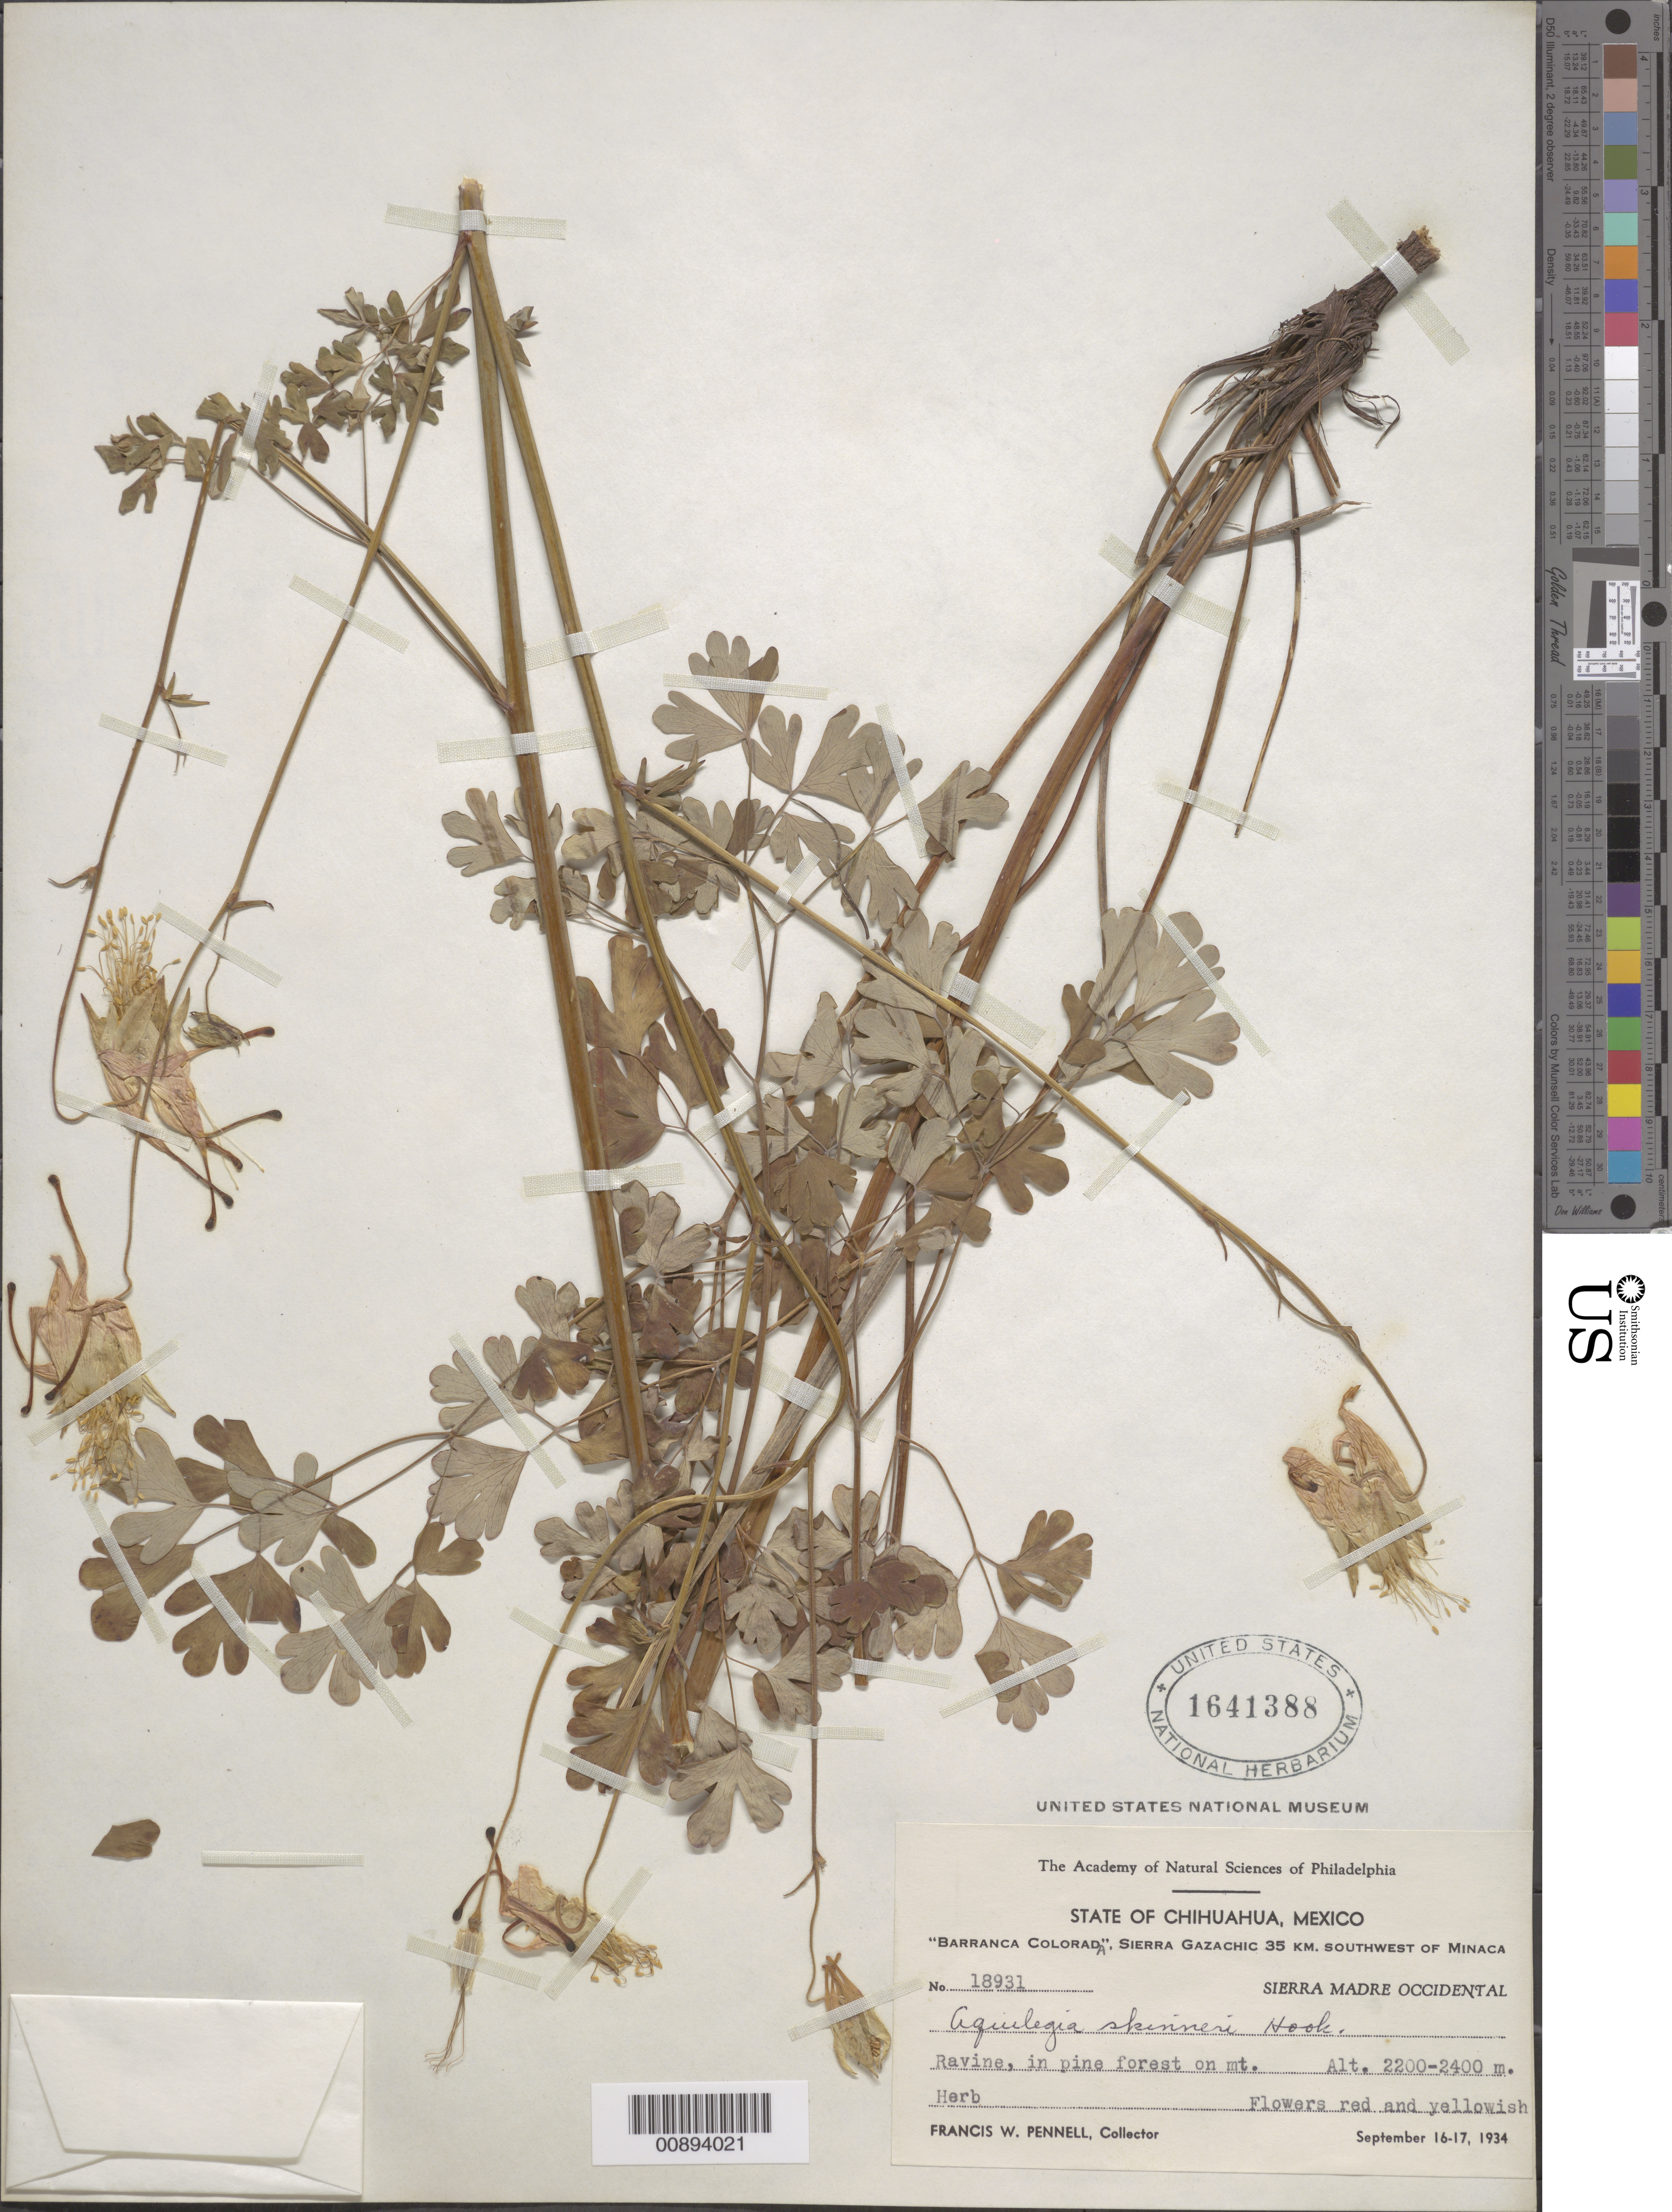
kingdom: Plantae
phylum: Tracheophyta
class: Magnoliopsida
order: Ranunculales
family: Ranunculaceae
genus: Aquilegia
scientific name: Aquilegia skinneri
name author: Hook. f.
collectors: F. W. Pennell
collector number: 18931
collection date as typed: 16 Sep 1934 to 17 Sep 1934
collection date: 1934-09-16/1934-09-17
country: Mexico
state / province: Chihuahua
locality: Barranca Colorad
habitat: Ravine, in pine forest on Mt.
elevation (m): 2400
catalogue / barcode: US 1641388